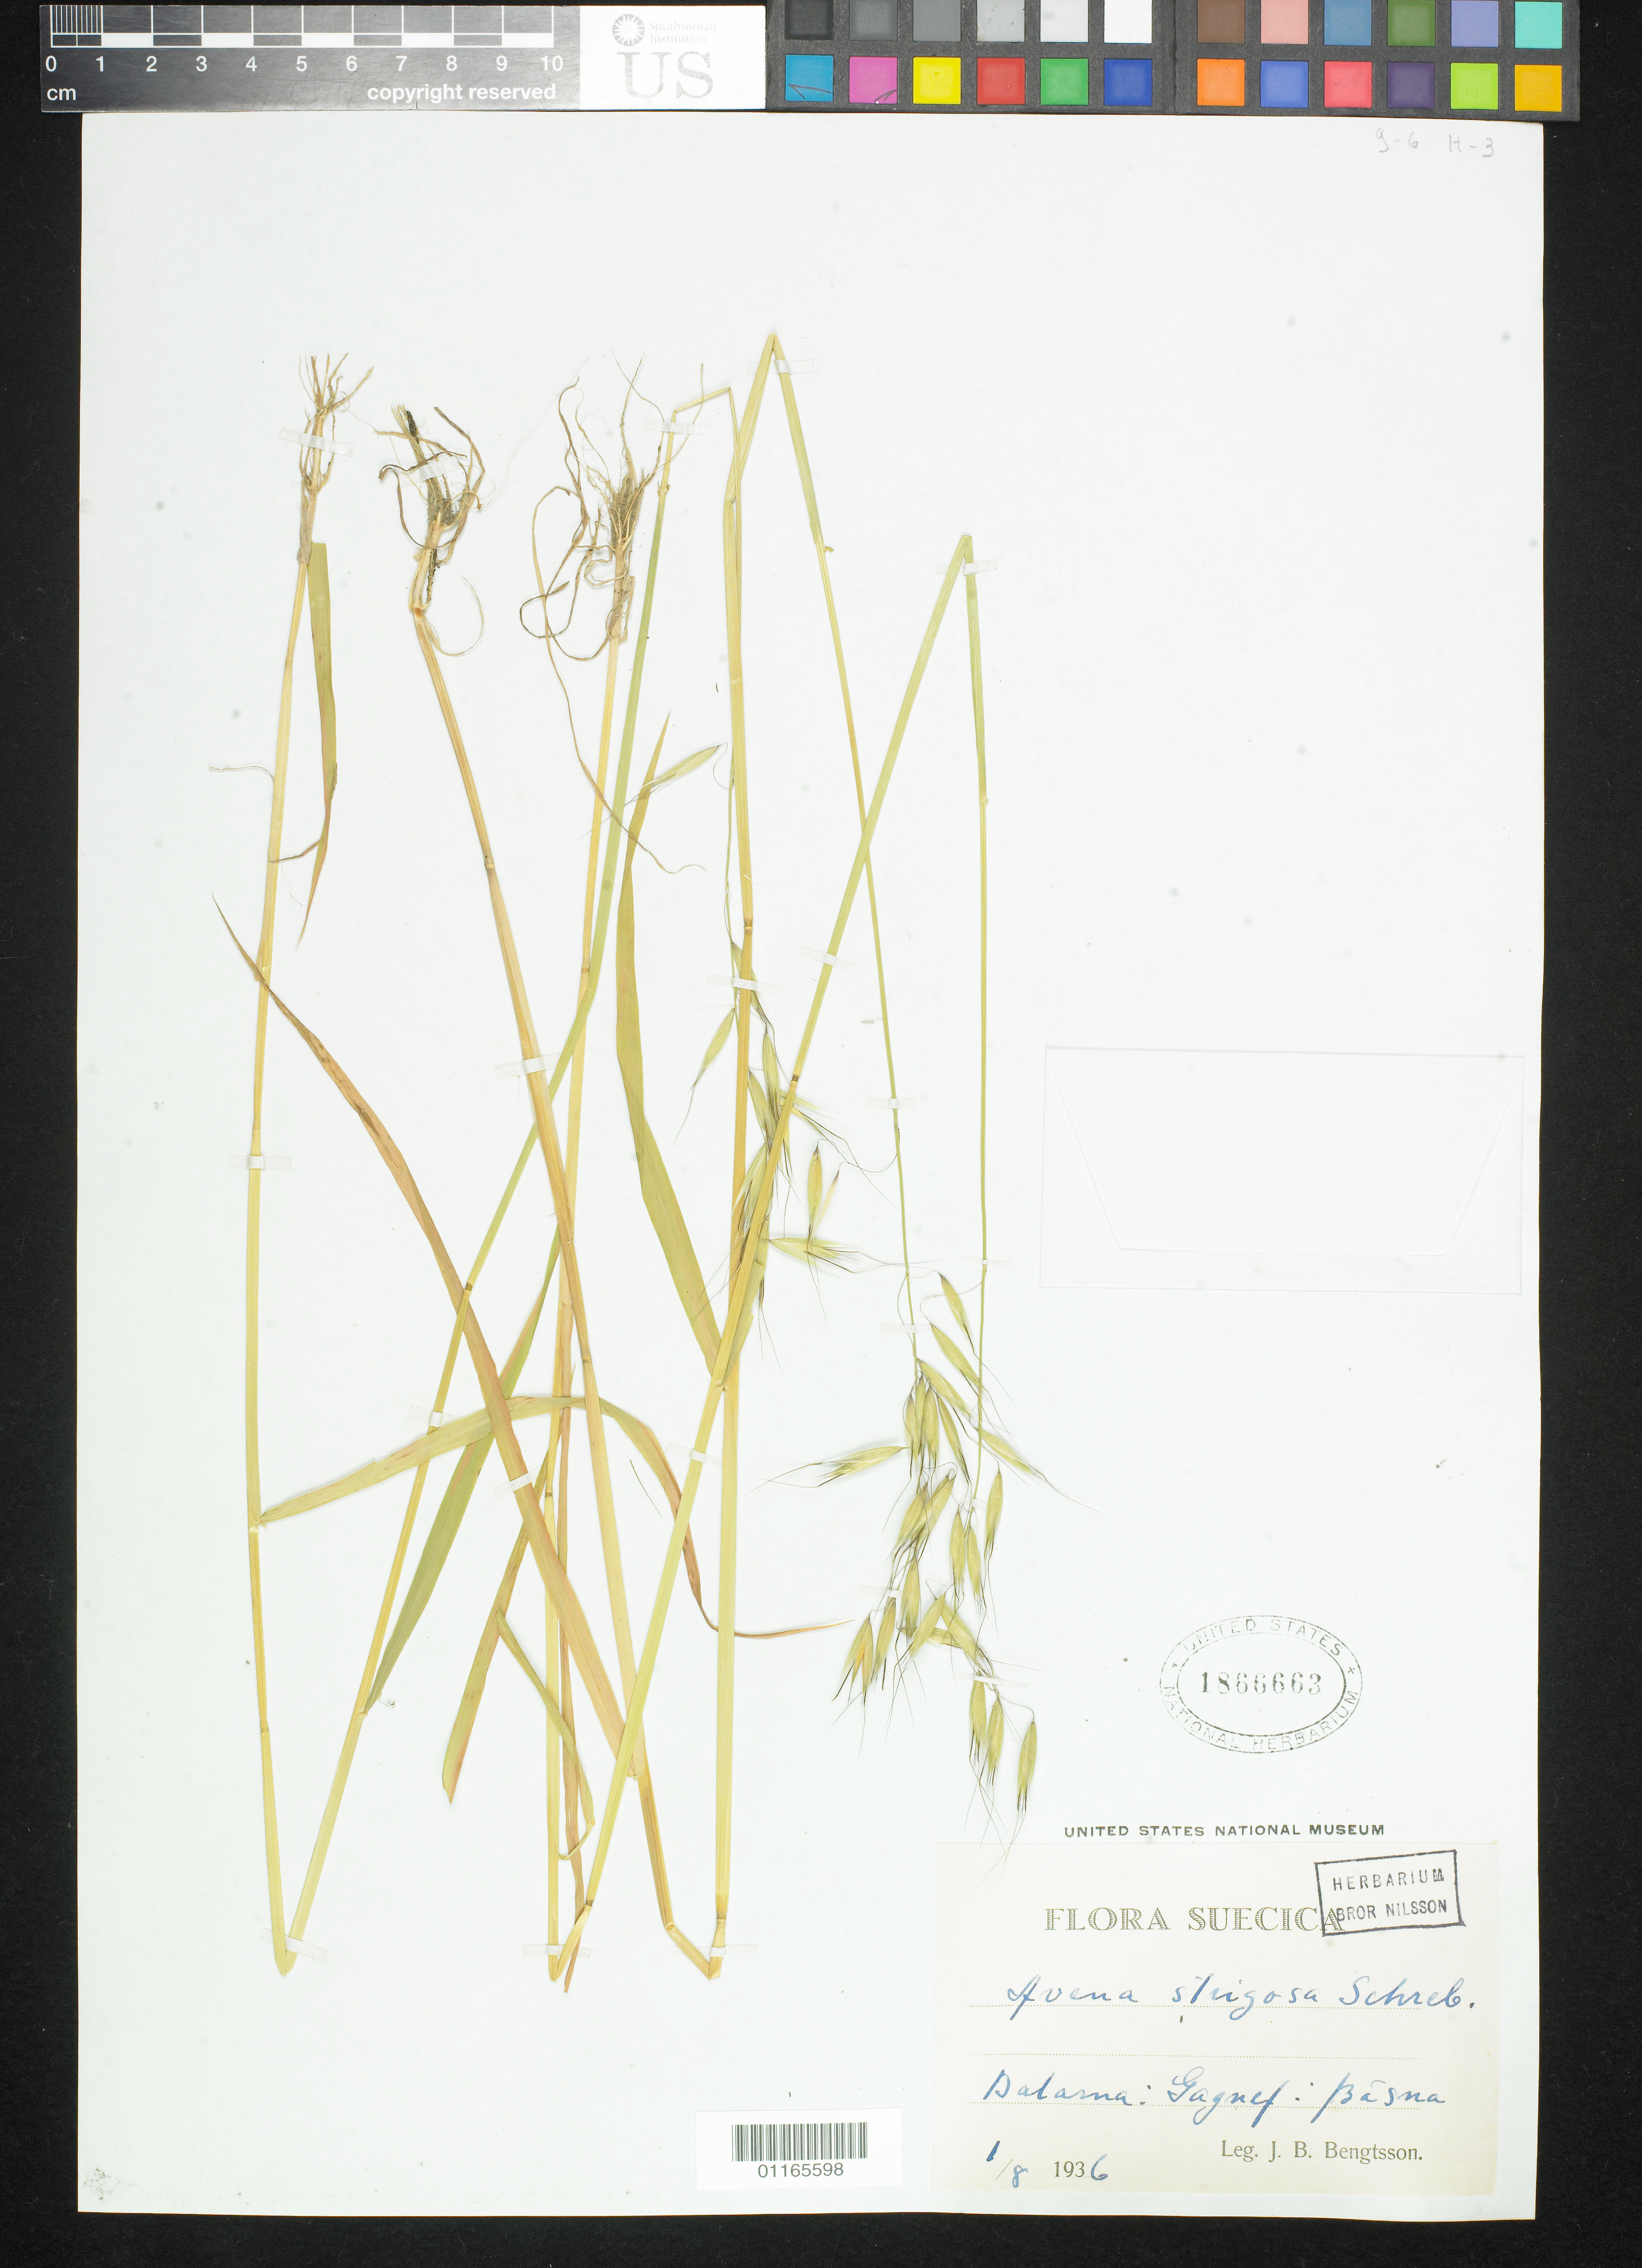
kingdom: Plantae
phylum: Tracheophyta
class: Liliopsida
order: Poales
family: Poaceae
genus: Avena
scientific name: Avena strigosa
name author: Schreb.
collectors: J. Bengtsson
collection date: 1936-01-08 or 1936-08-01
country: Sweden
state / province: Dalarna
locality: Dalarna: Gagnef: Basna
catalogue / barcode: US 1866663